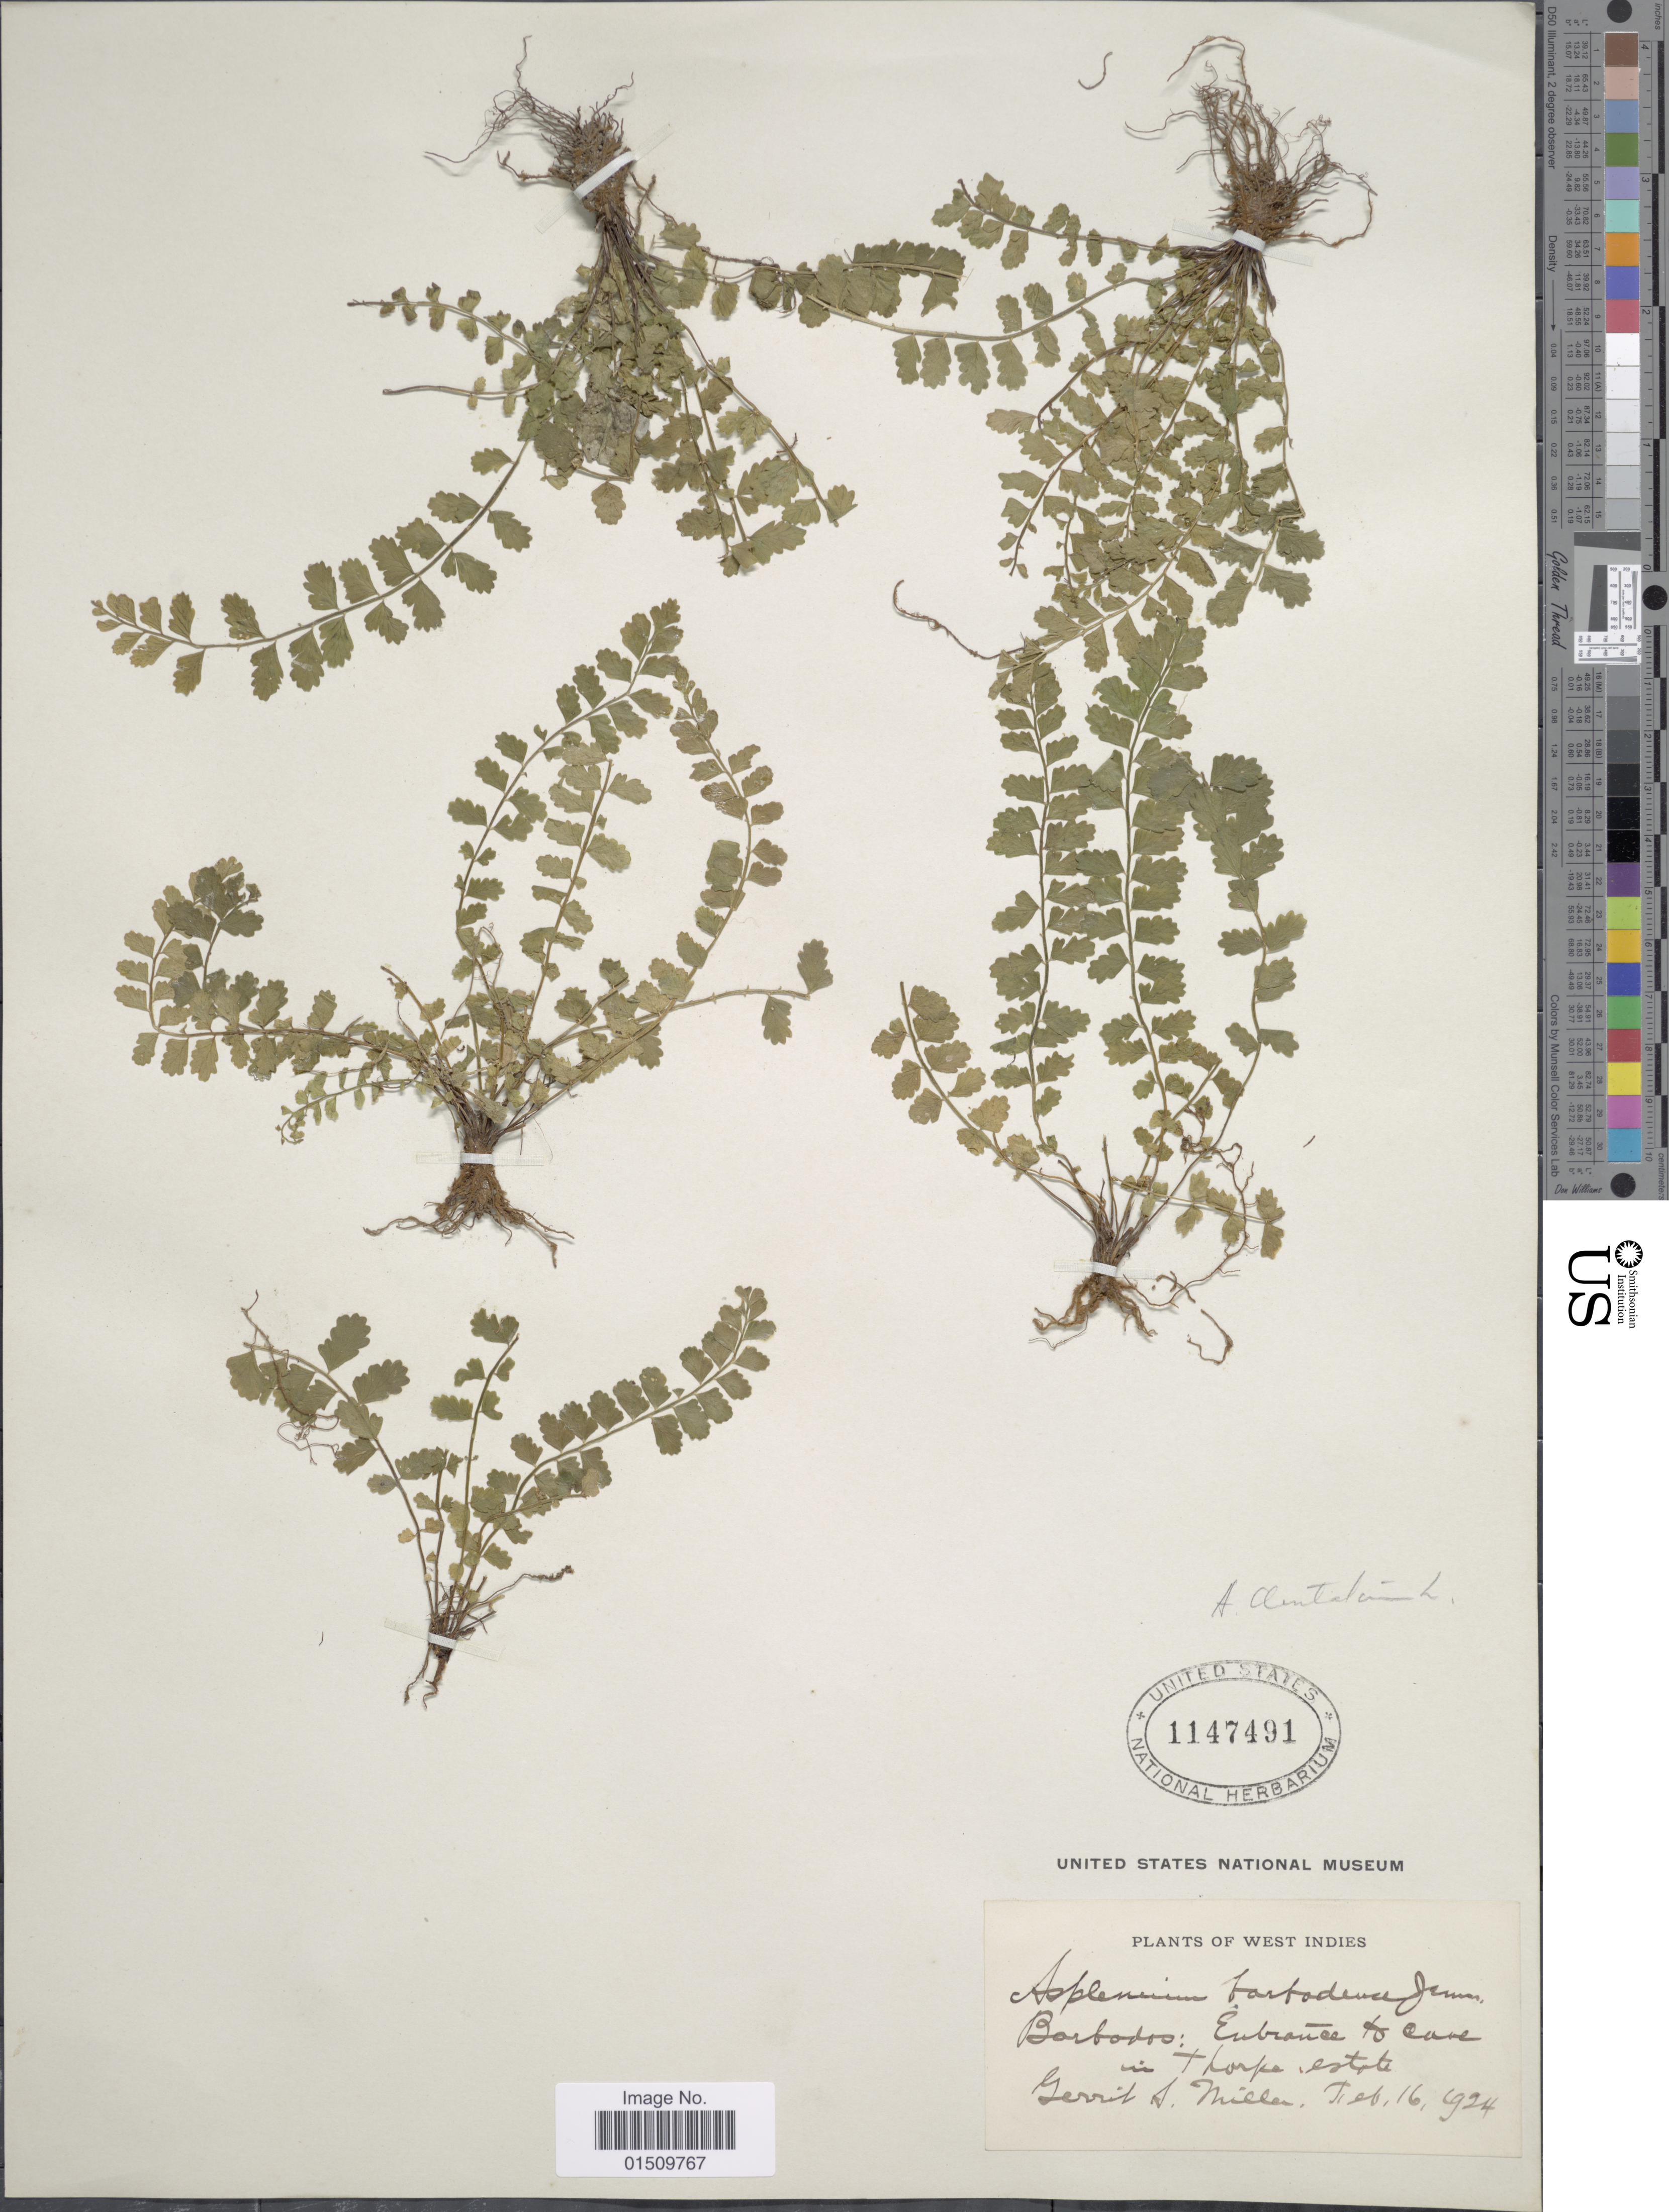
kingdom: Plantae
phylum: Tracheophyta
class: Polypodiopsida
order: Polypodiales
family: Aspleniaceae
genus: Asplenium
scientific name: Asplenium trichomanes-dentatum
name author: L.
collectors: G. S. Miller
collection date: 1924-02-16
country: Barbados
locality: West Indies, Barbados: Entrance to Cave in Thorpe estate.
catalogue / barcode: US 1147491